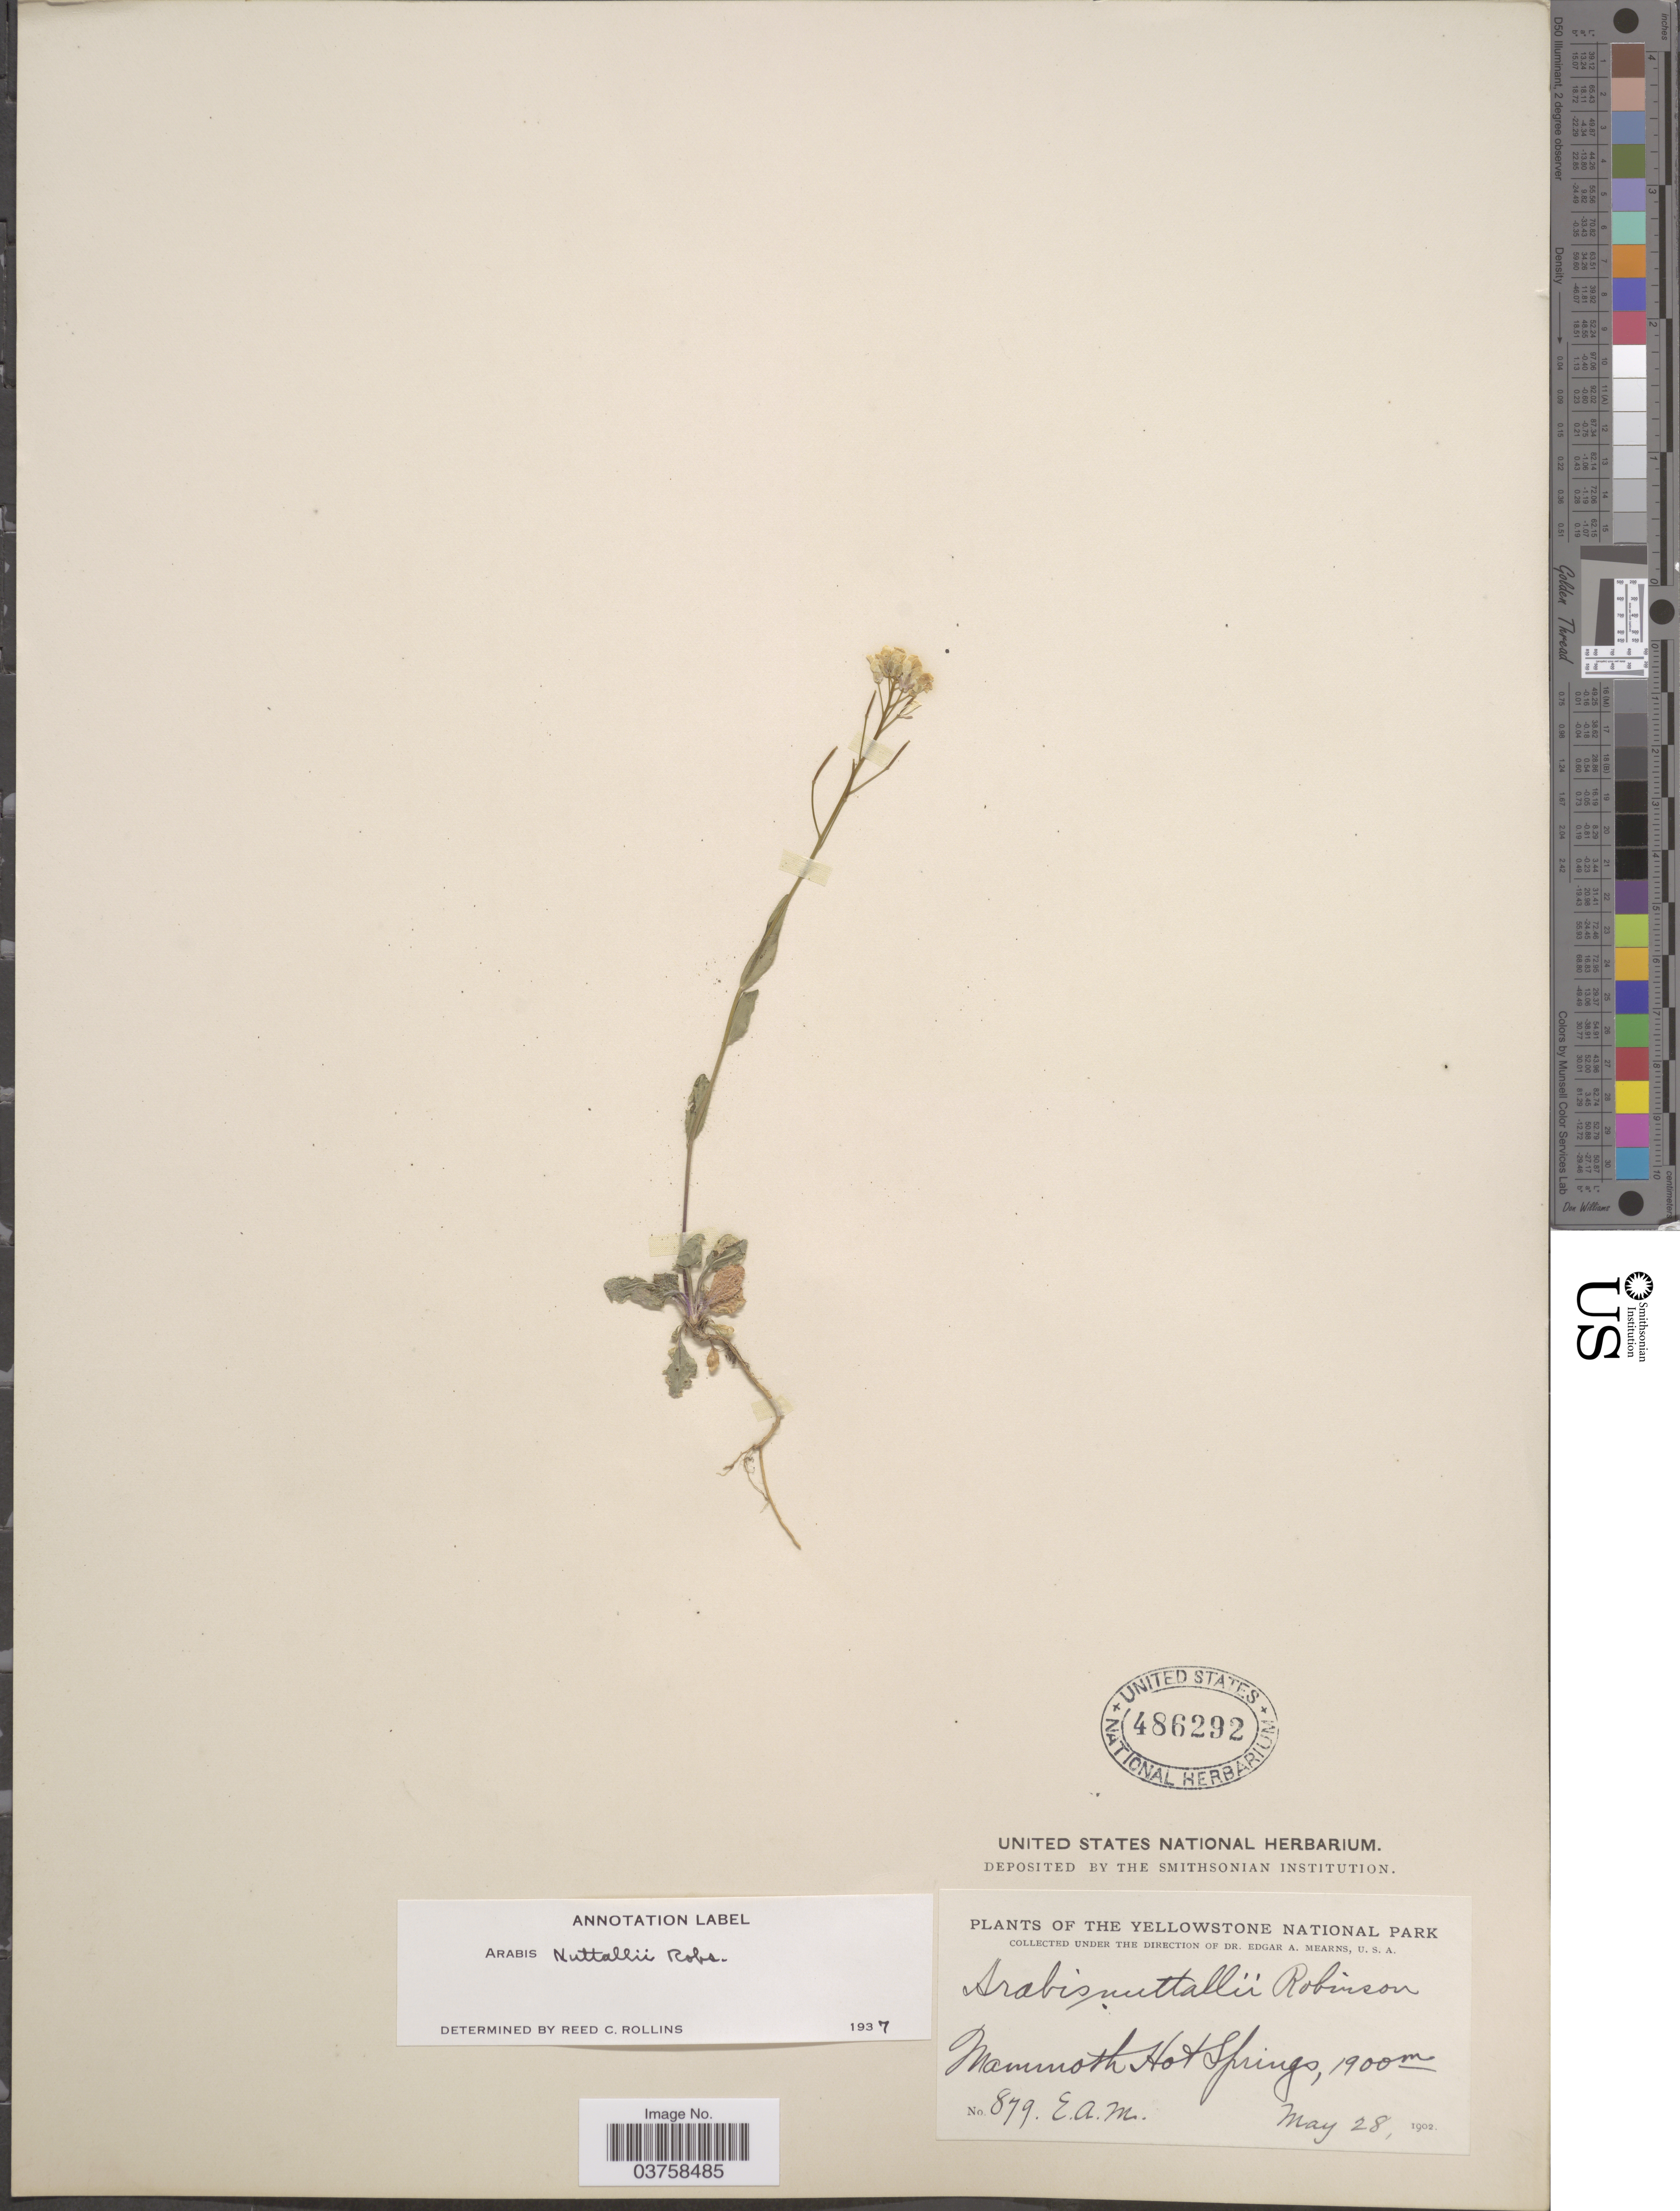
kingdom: Plantae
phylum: Tracheophyta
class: Magnoliopsida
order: Brassicales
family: Brassicaceae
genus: Arabis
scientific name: Arabis nuttallii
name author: B.L. Rob.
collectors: E. A. Mearns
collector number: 879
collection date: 1902-05-28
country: United States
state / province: Wyoming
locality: The Yellowstone National Park. Mammoth Hot Springs.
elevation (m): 1900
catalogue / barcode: US 486292